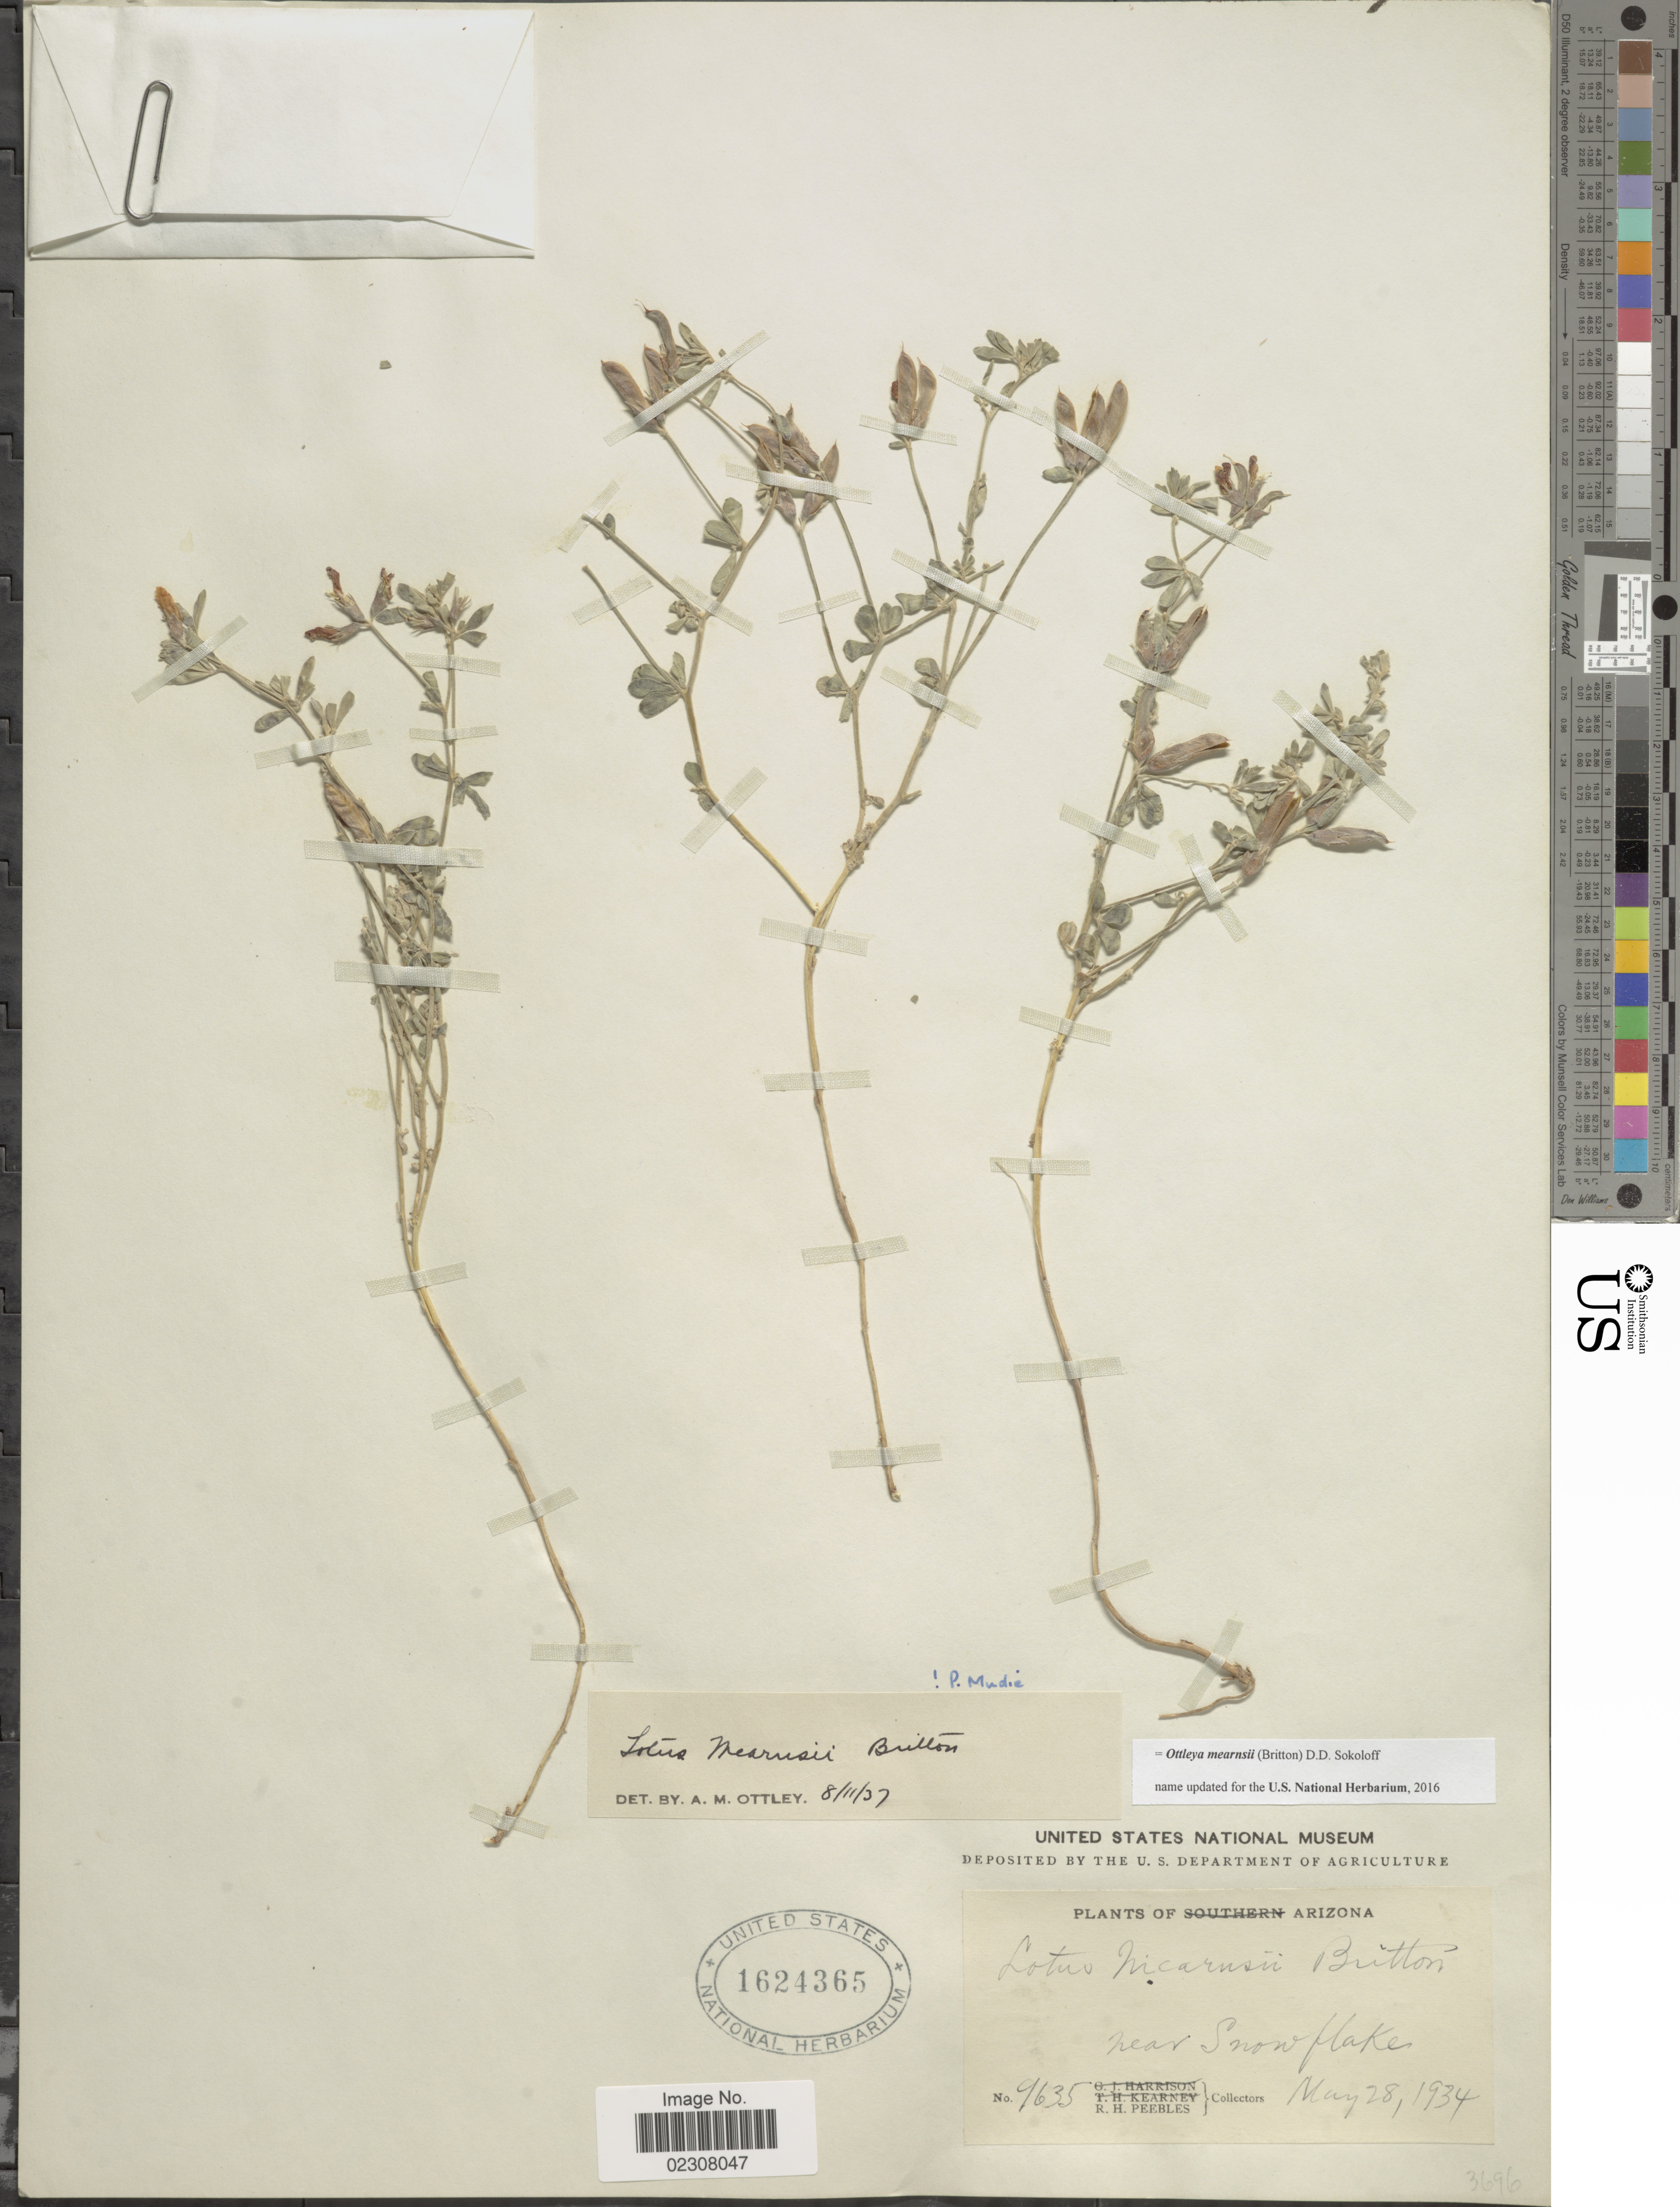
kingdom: Plantae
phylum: Tracheophyta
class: Magnoliopsida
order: Fabales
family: Fabaceae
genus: Ottleya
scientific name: Ottleya mearnsii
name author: (Britton) D.D. Sokoloff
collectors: R. H. Peebles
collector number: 9635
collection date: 1934-05-28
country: United States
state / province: Arizona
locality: Near Snowflake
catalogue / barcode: US 1624365